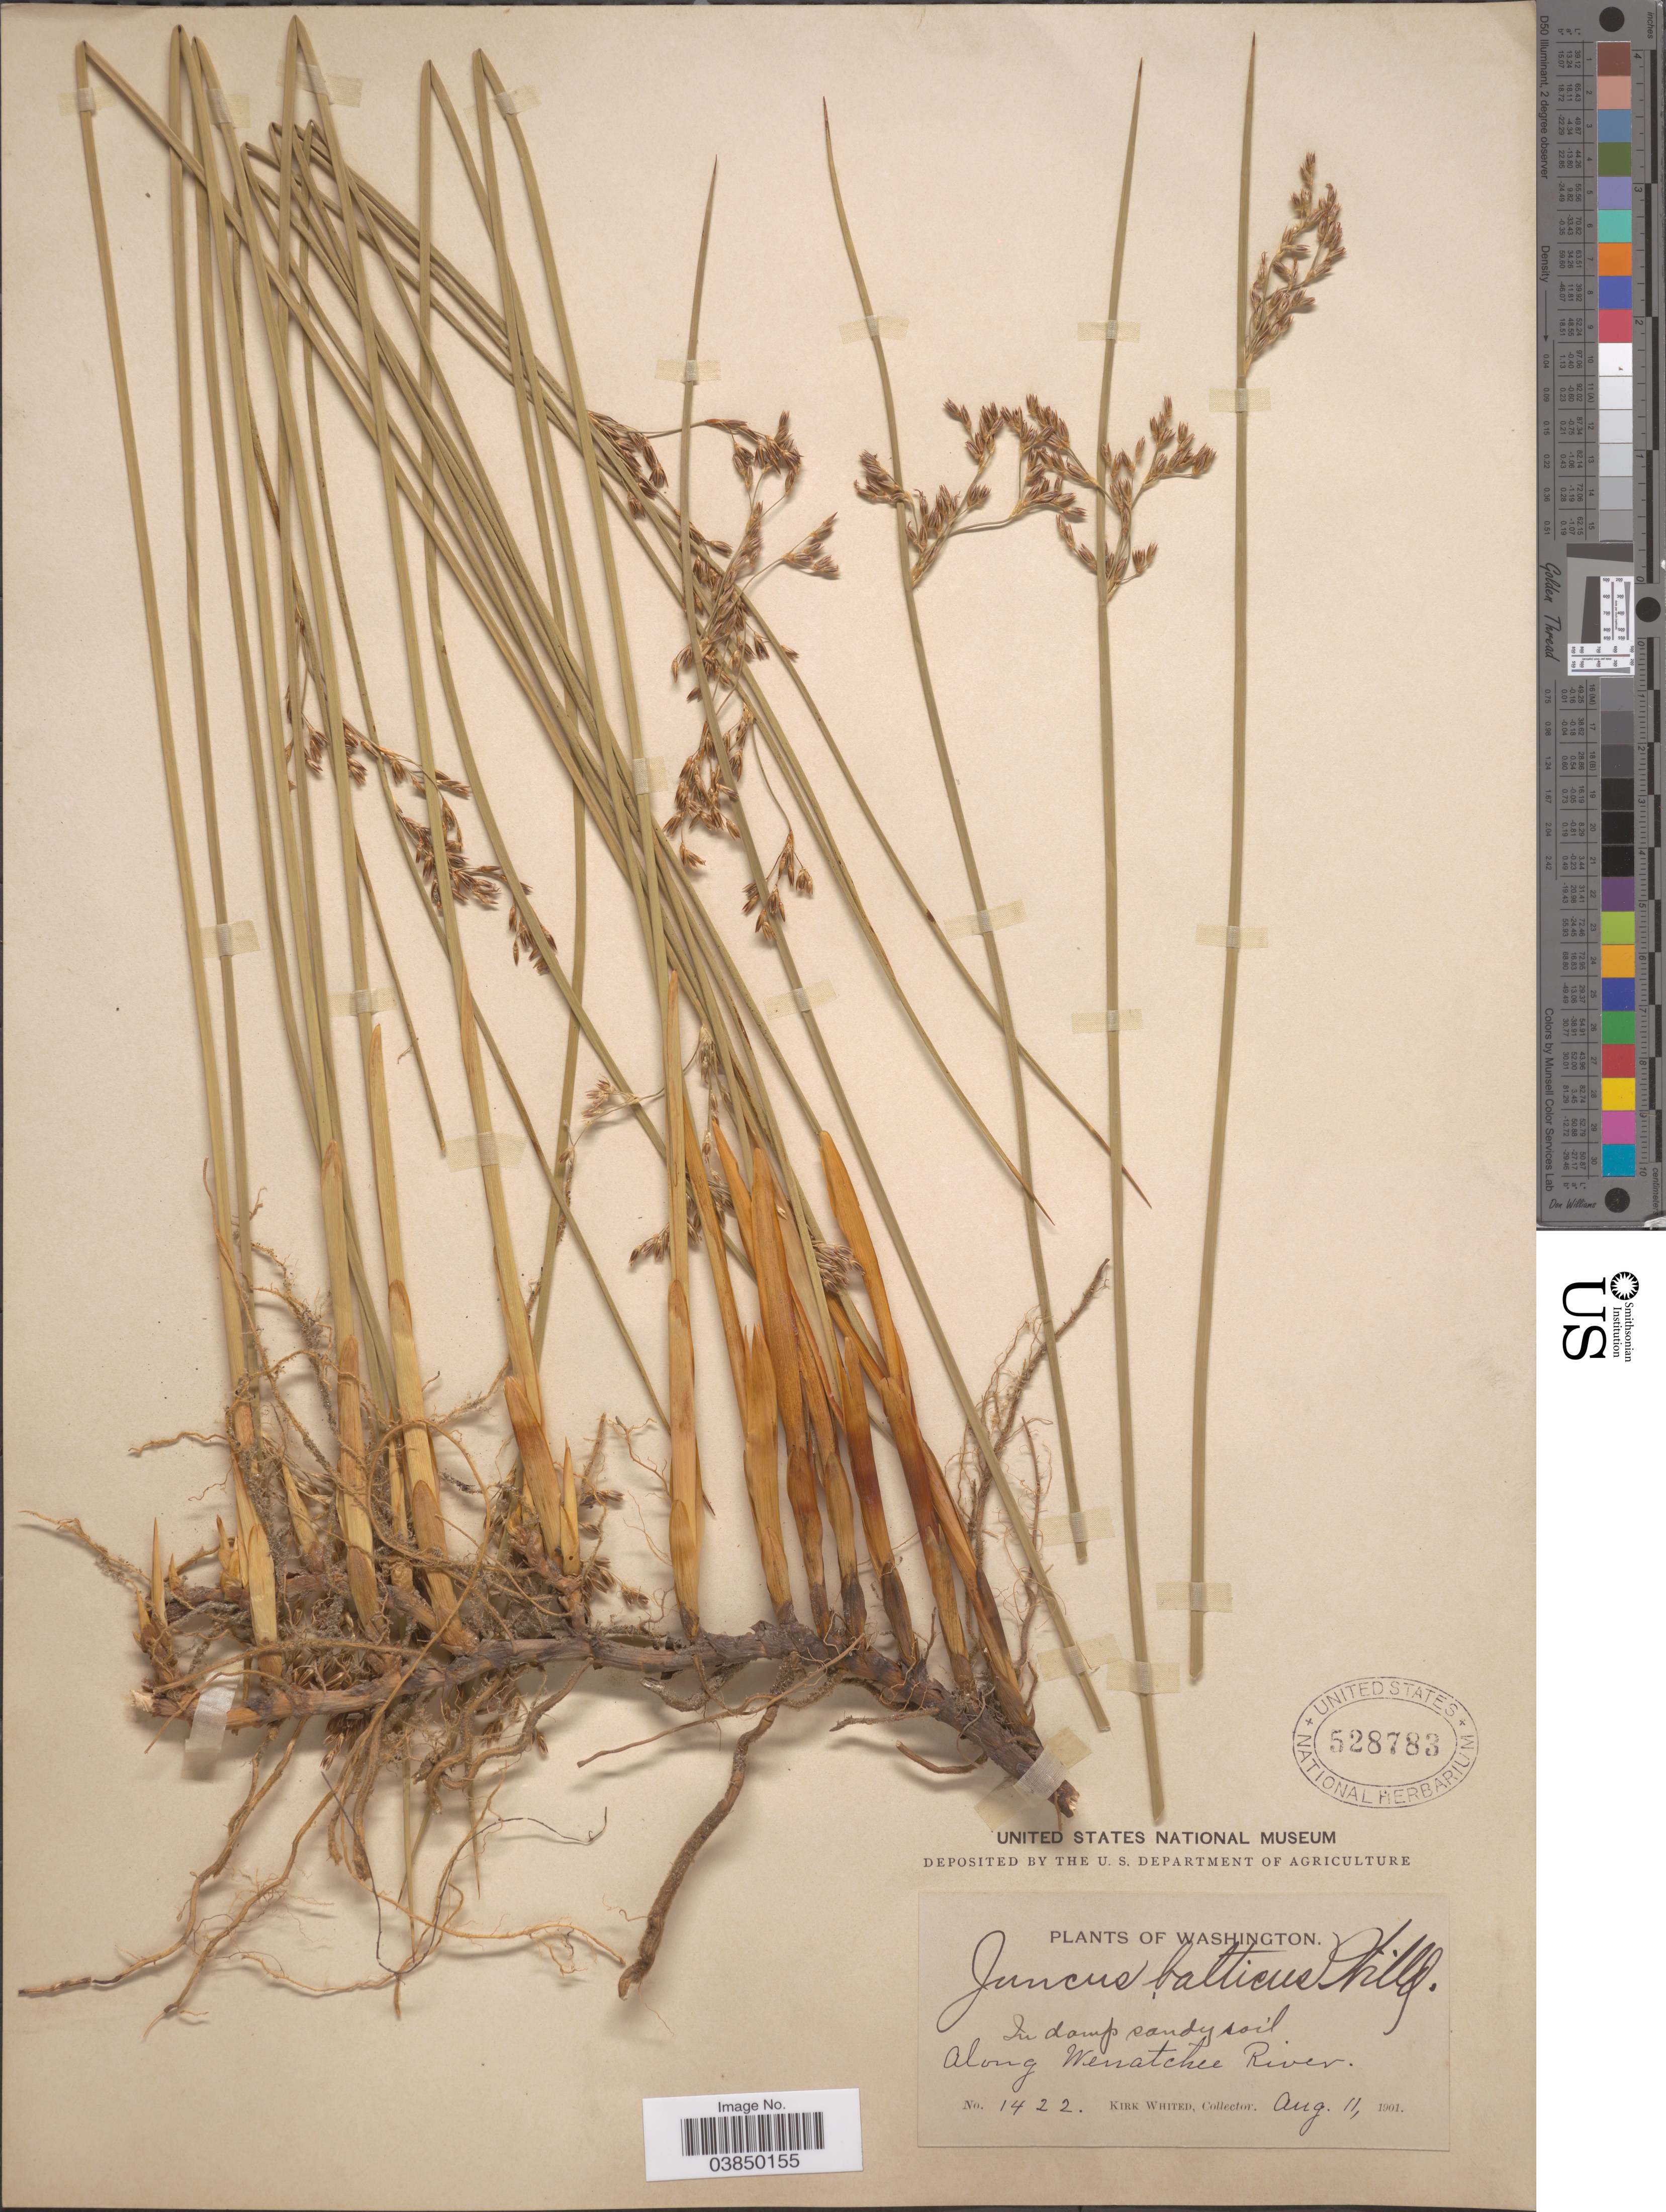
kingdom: Plantae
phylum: Tracheophyta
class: Liliopsida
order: Poales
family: Juncaceae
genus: Juncus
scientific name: Juncus balticus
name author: Willd.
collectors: K. Whited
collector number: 1422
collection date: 1901-08-11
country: United States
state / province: Washington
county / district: Chelan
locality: Along Wenatchee River.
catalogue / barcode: US 528783